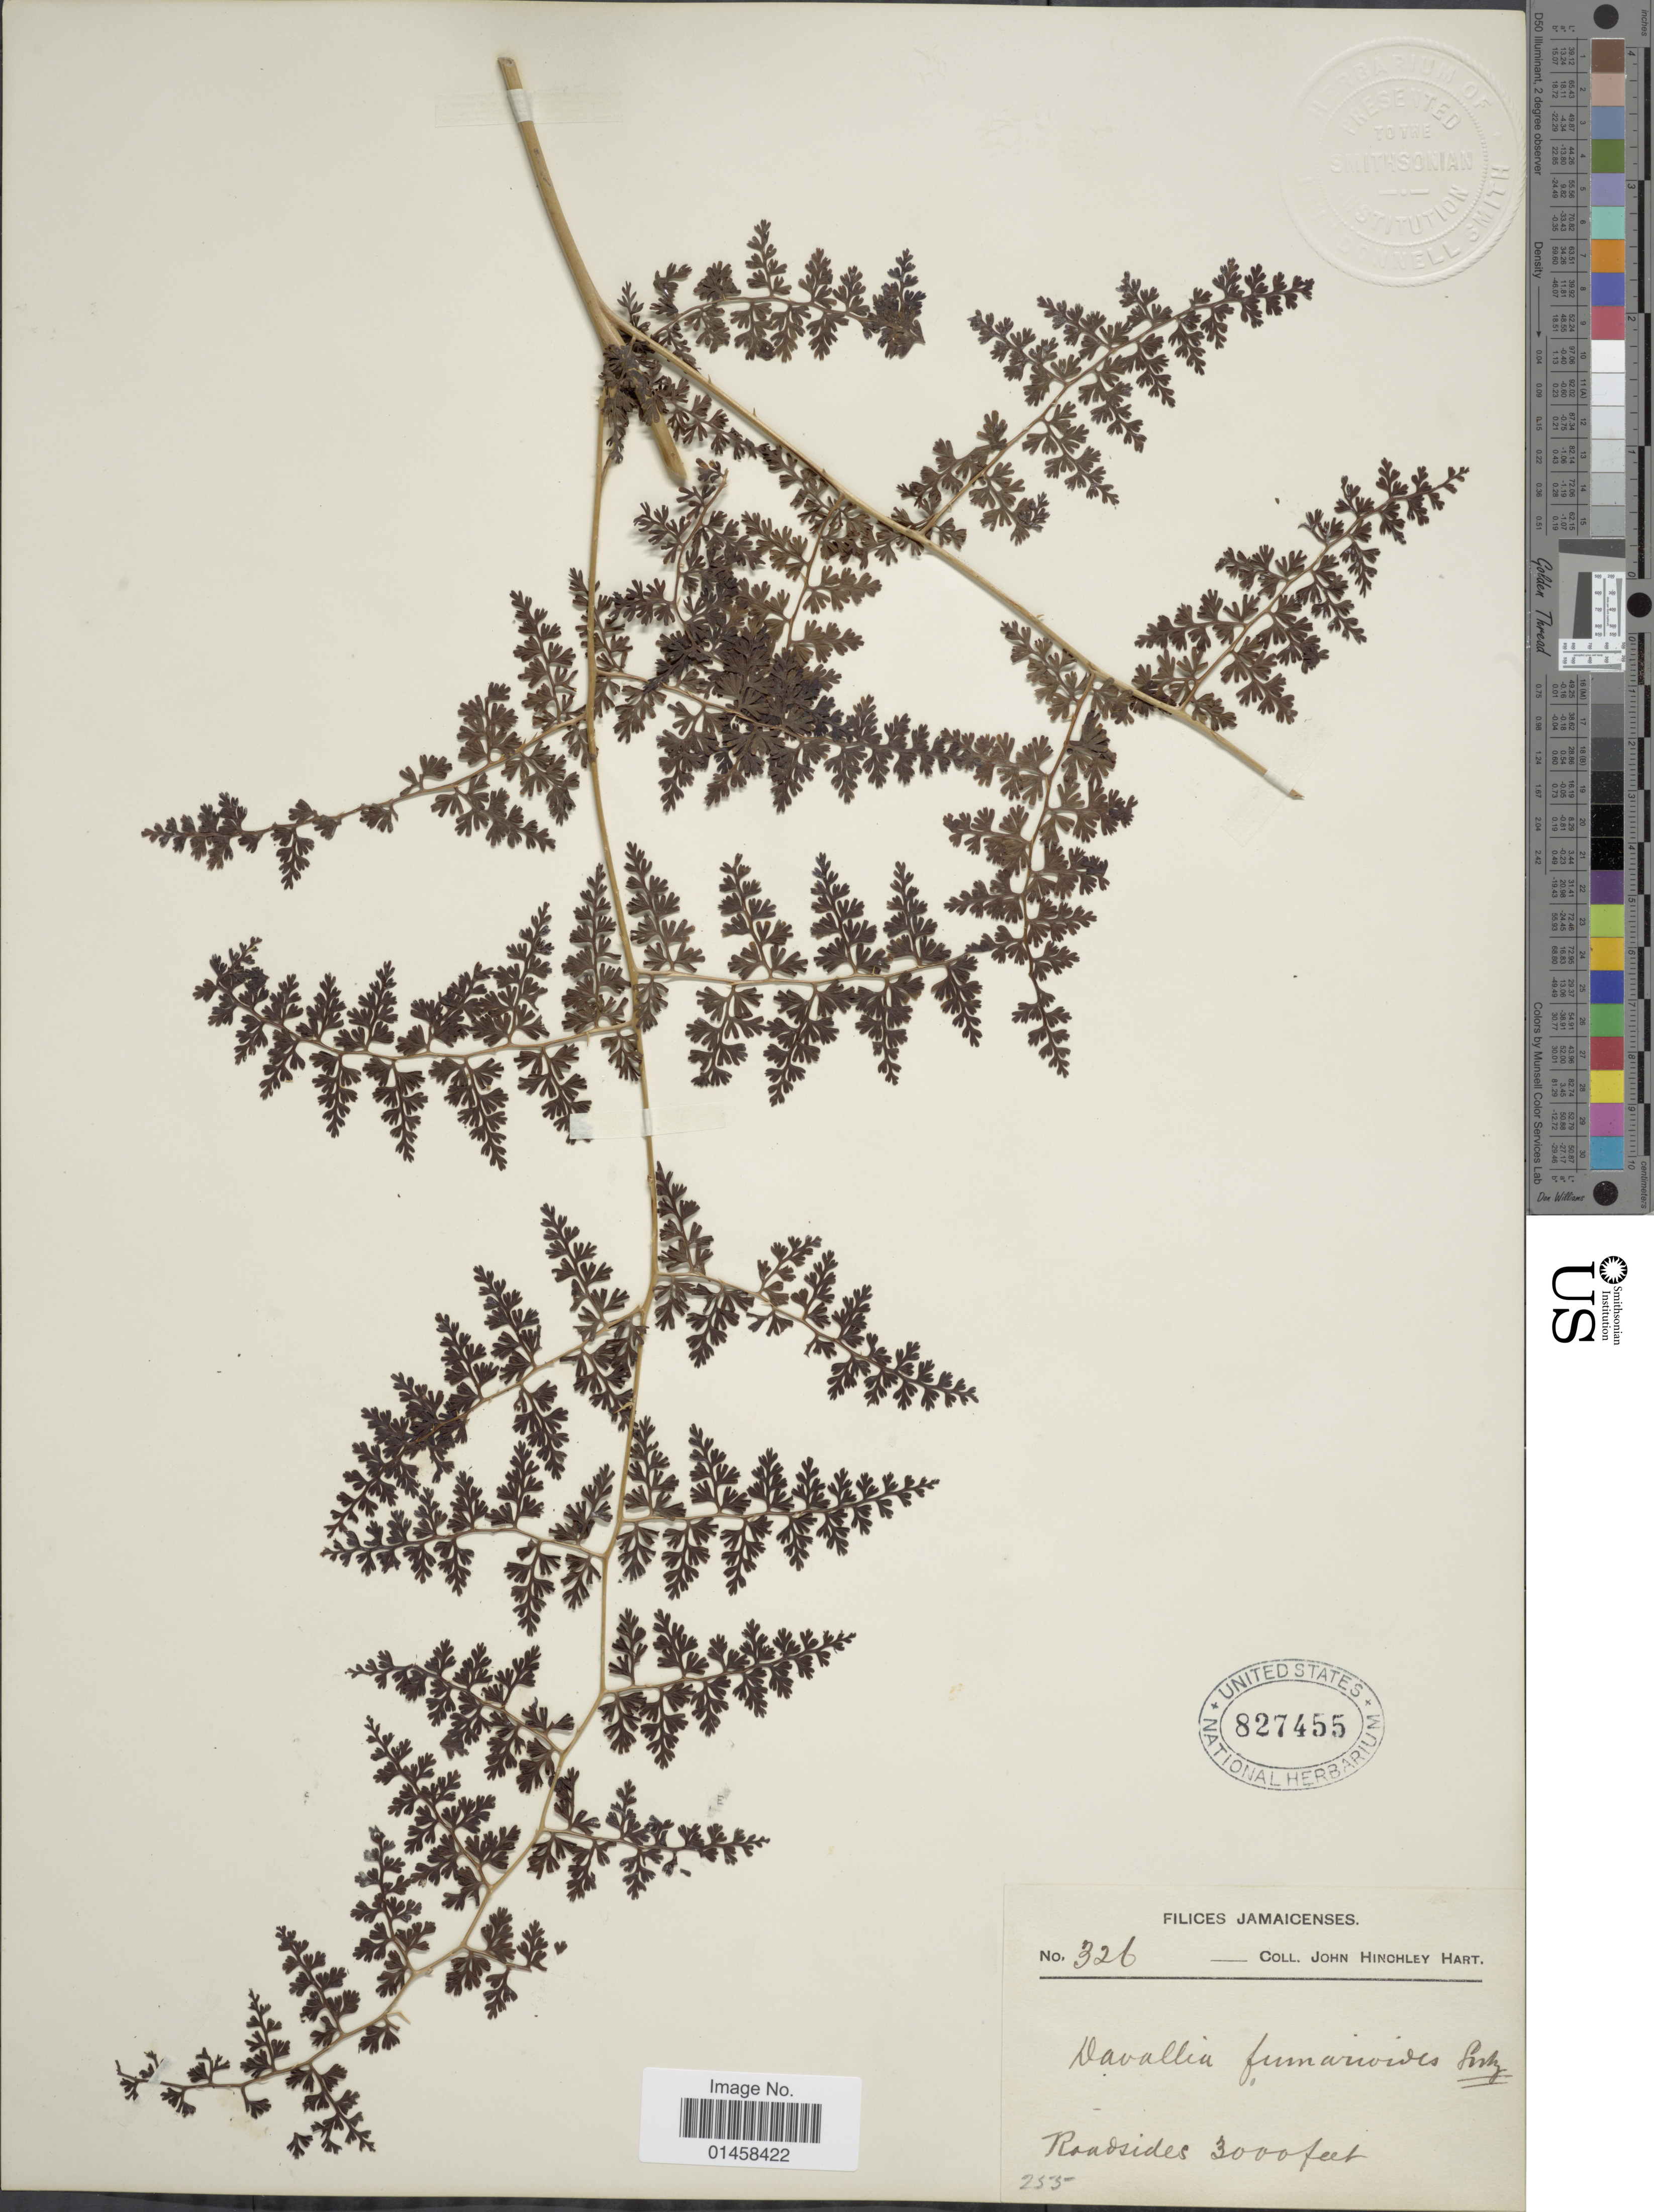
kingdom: Plantae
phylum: Tracheophyta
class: Polypodiopsida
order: Polypodiales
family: Lindsaeaceae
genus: Odontosoria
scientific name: Odontosoria fumarioides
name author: (Sw.) J. Sm.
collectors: J. H. Hart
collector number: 326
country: Jamaica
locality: Roadsides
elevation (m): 914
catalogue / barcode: US 827455